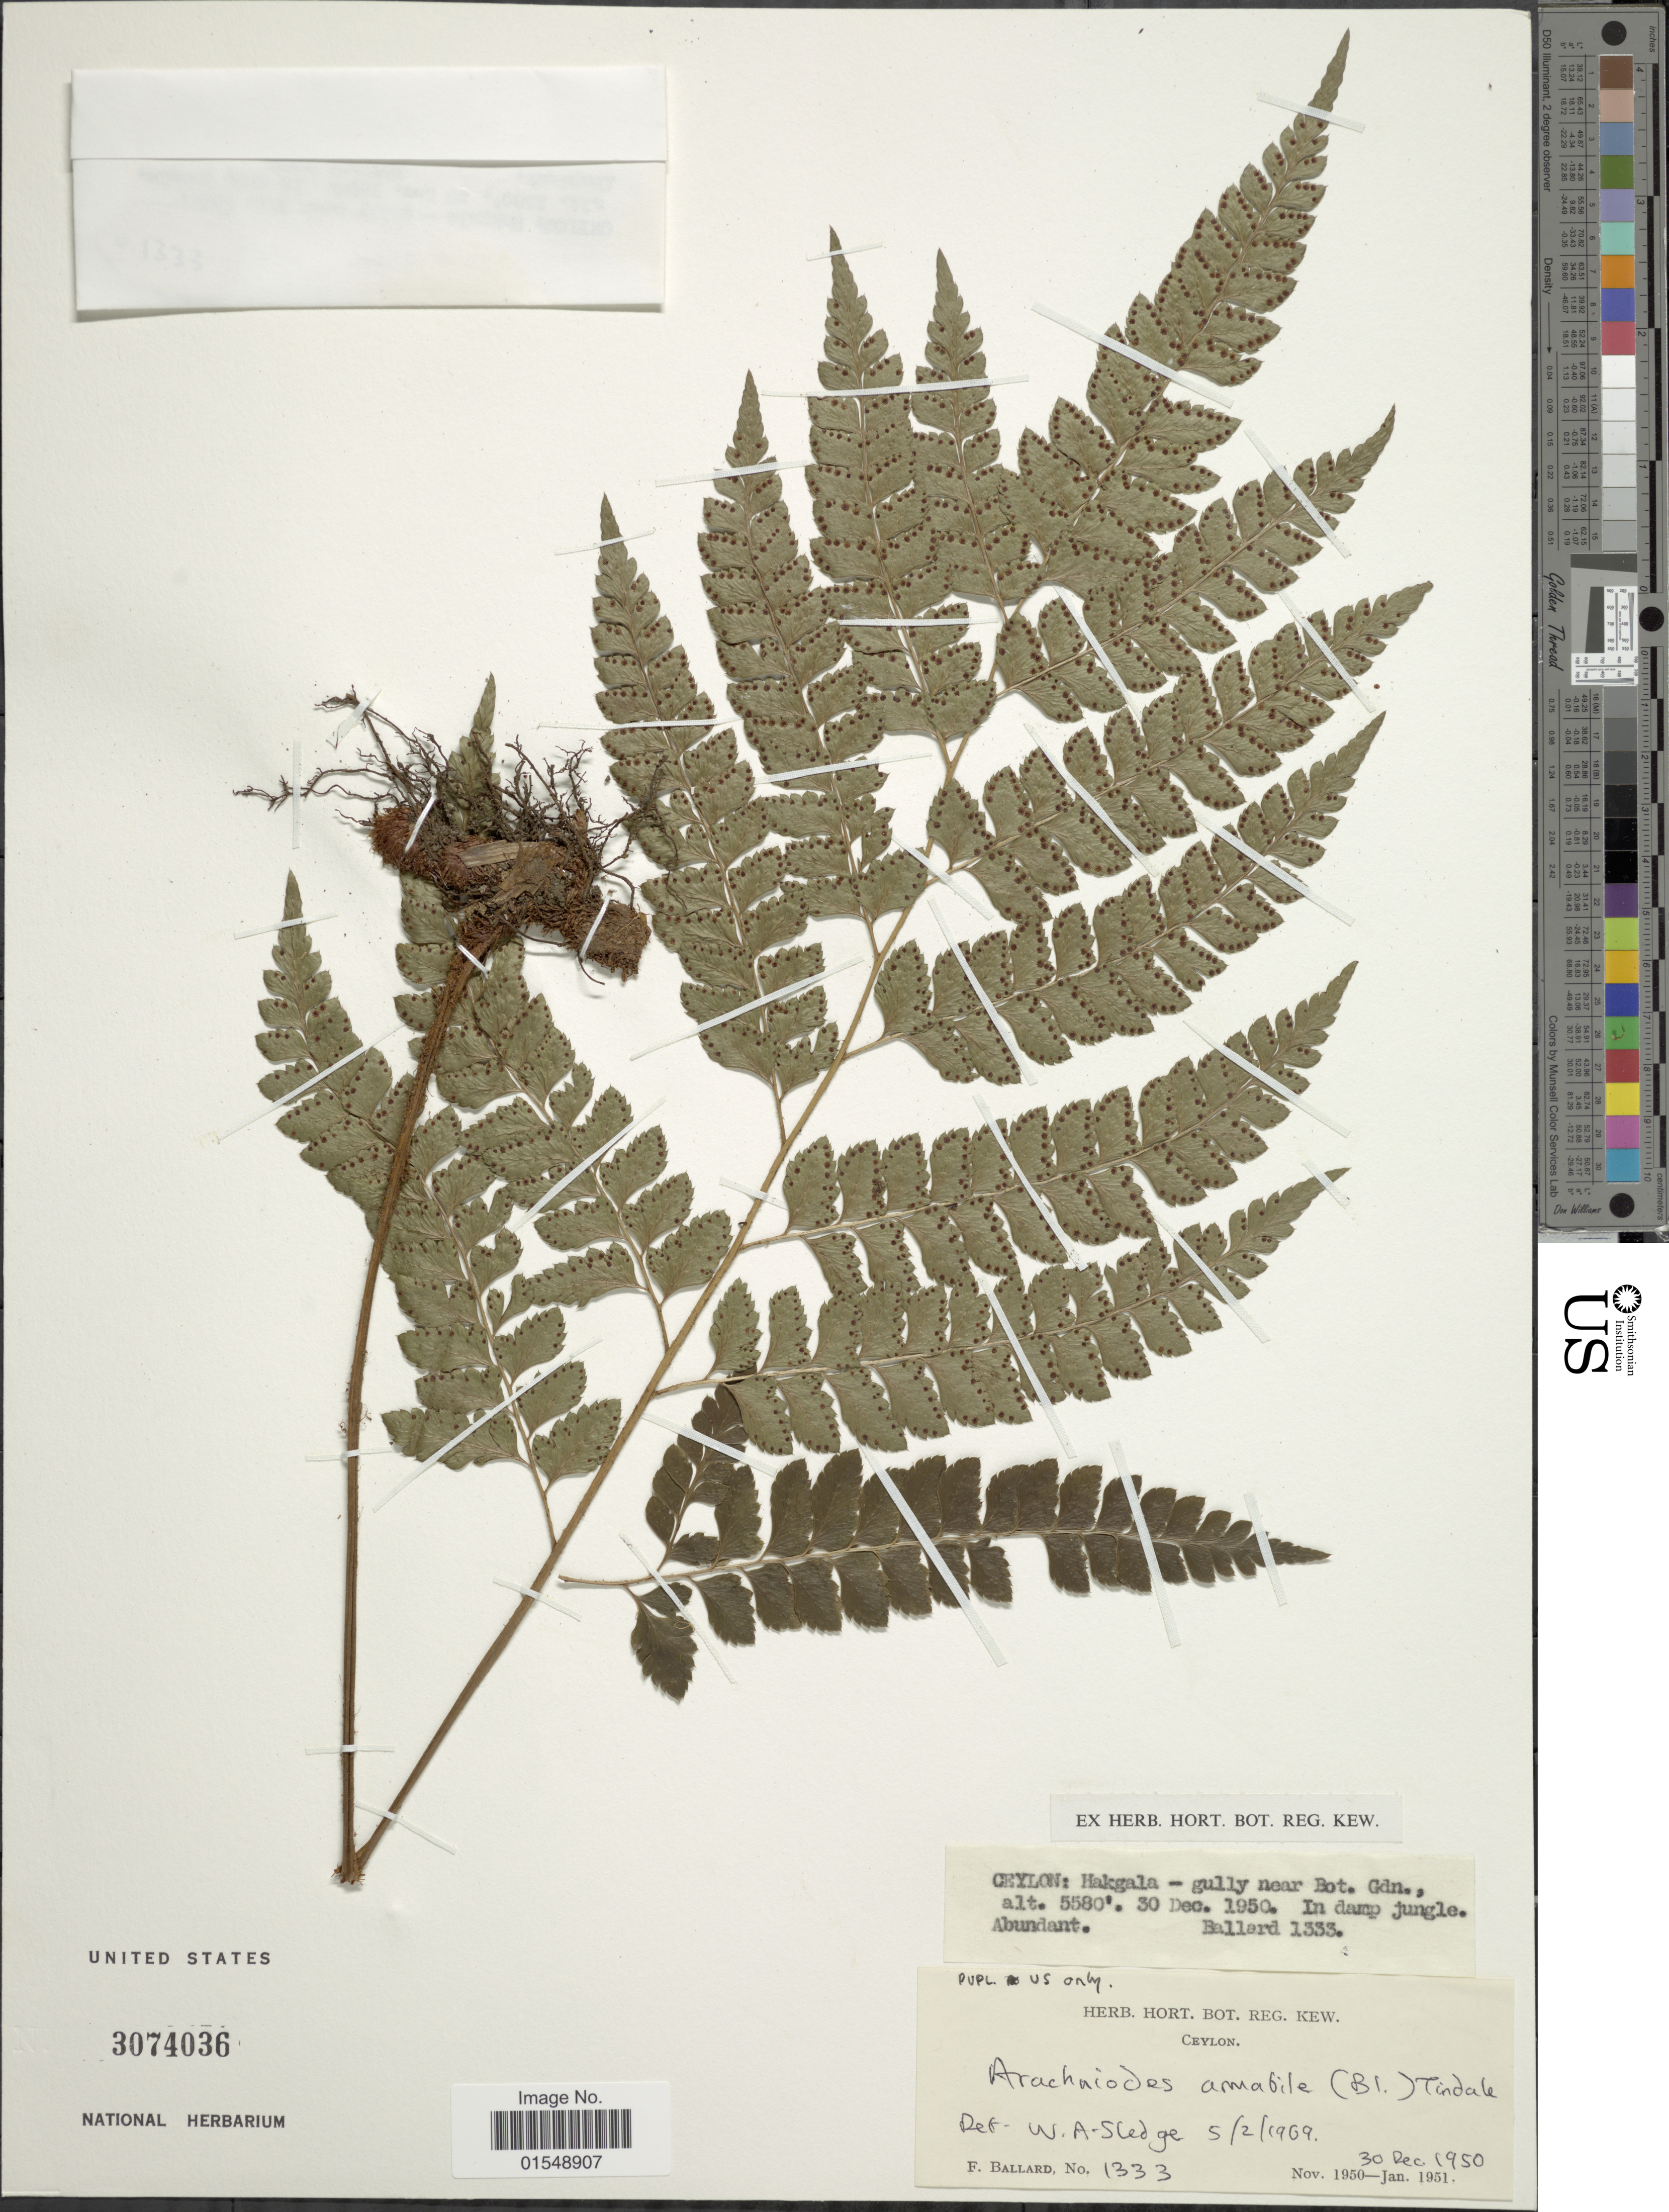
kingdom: Plantae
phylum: Tracheophyta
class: Polypodiopsida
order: Polypodiales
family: Dryopteridaceae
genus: Arachniodes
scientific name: Arachniodes amabilis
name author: (Blume) Tindale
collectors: F. Ballard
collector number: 1333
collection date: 1950-12-30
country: Sri Lanka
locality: Ceylon: Hakgala- gully near Bot. Gdn.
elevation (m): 1701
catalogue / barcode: US 3074036